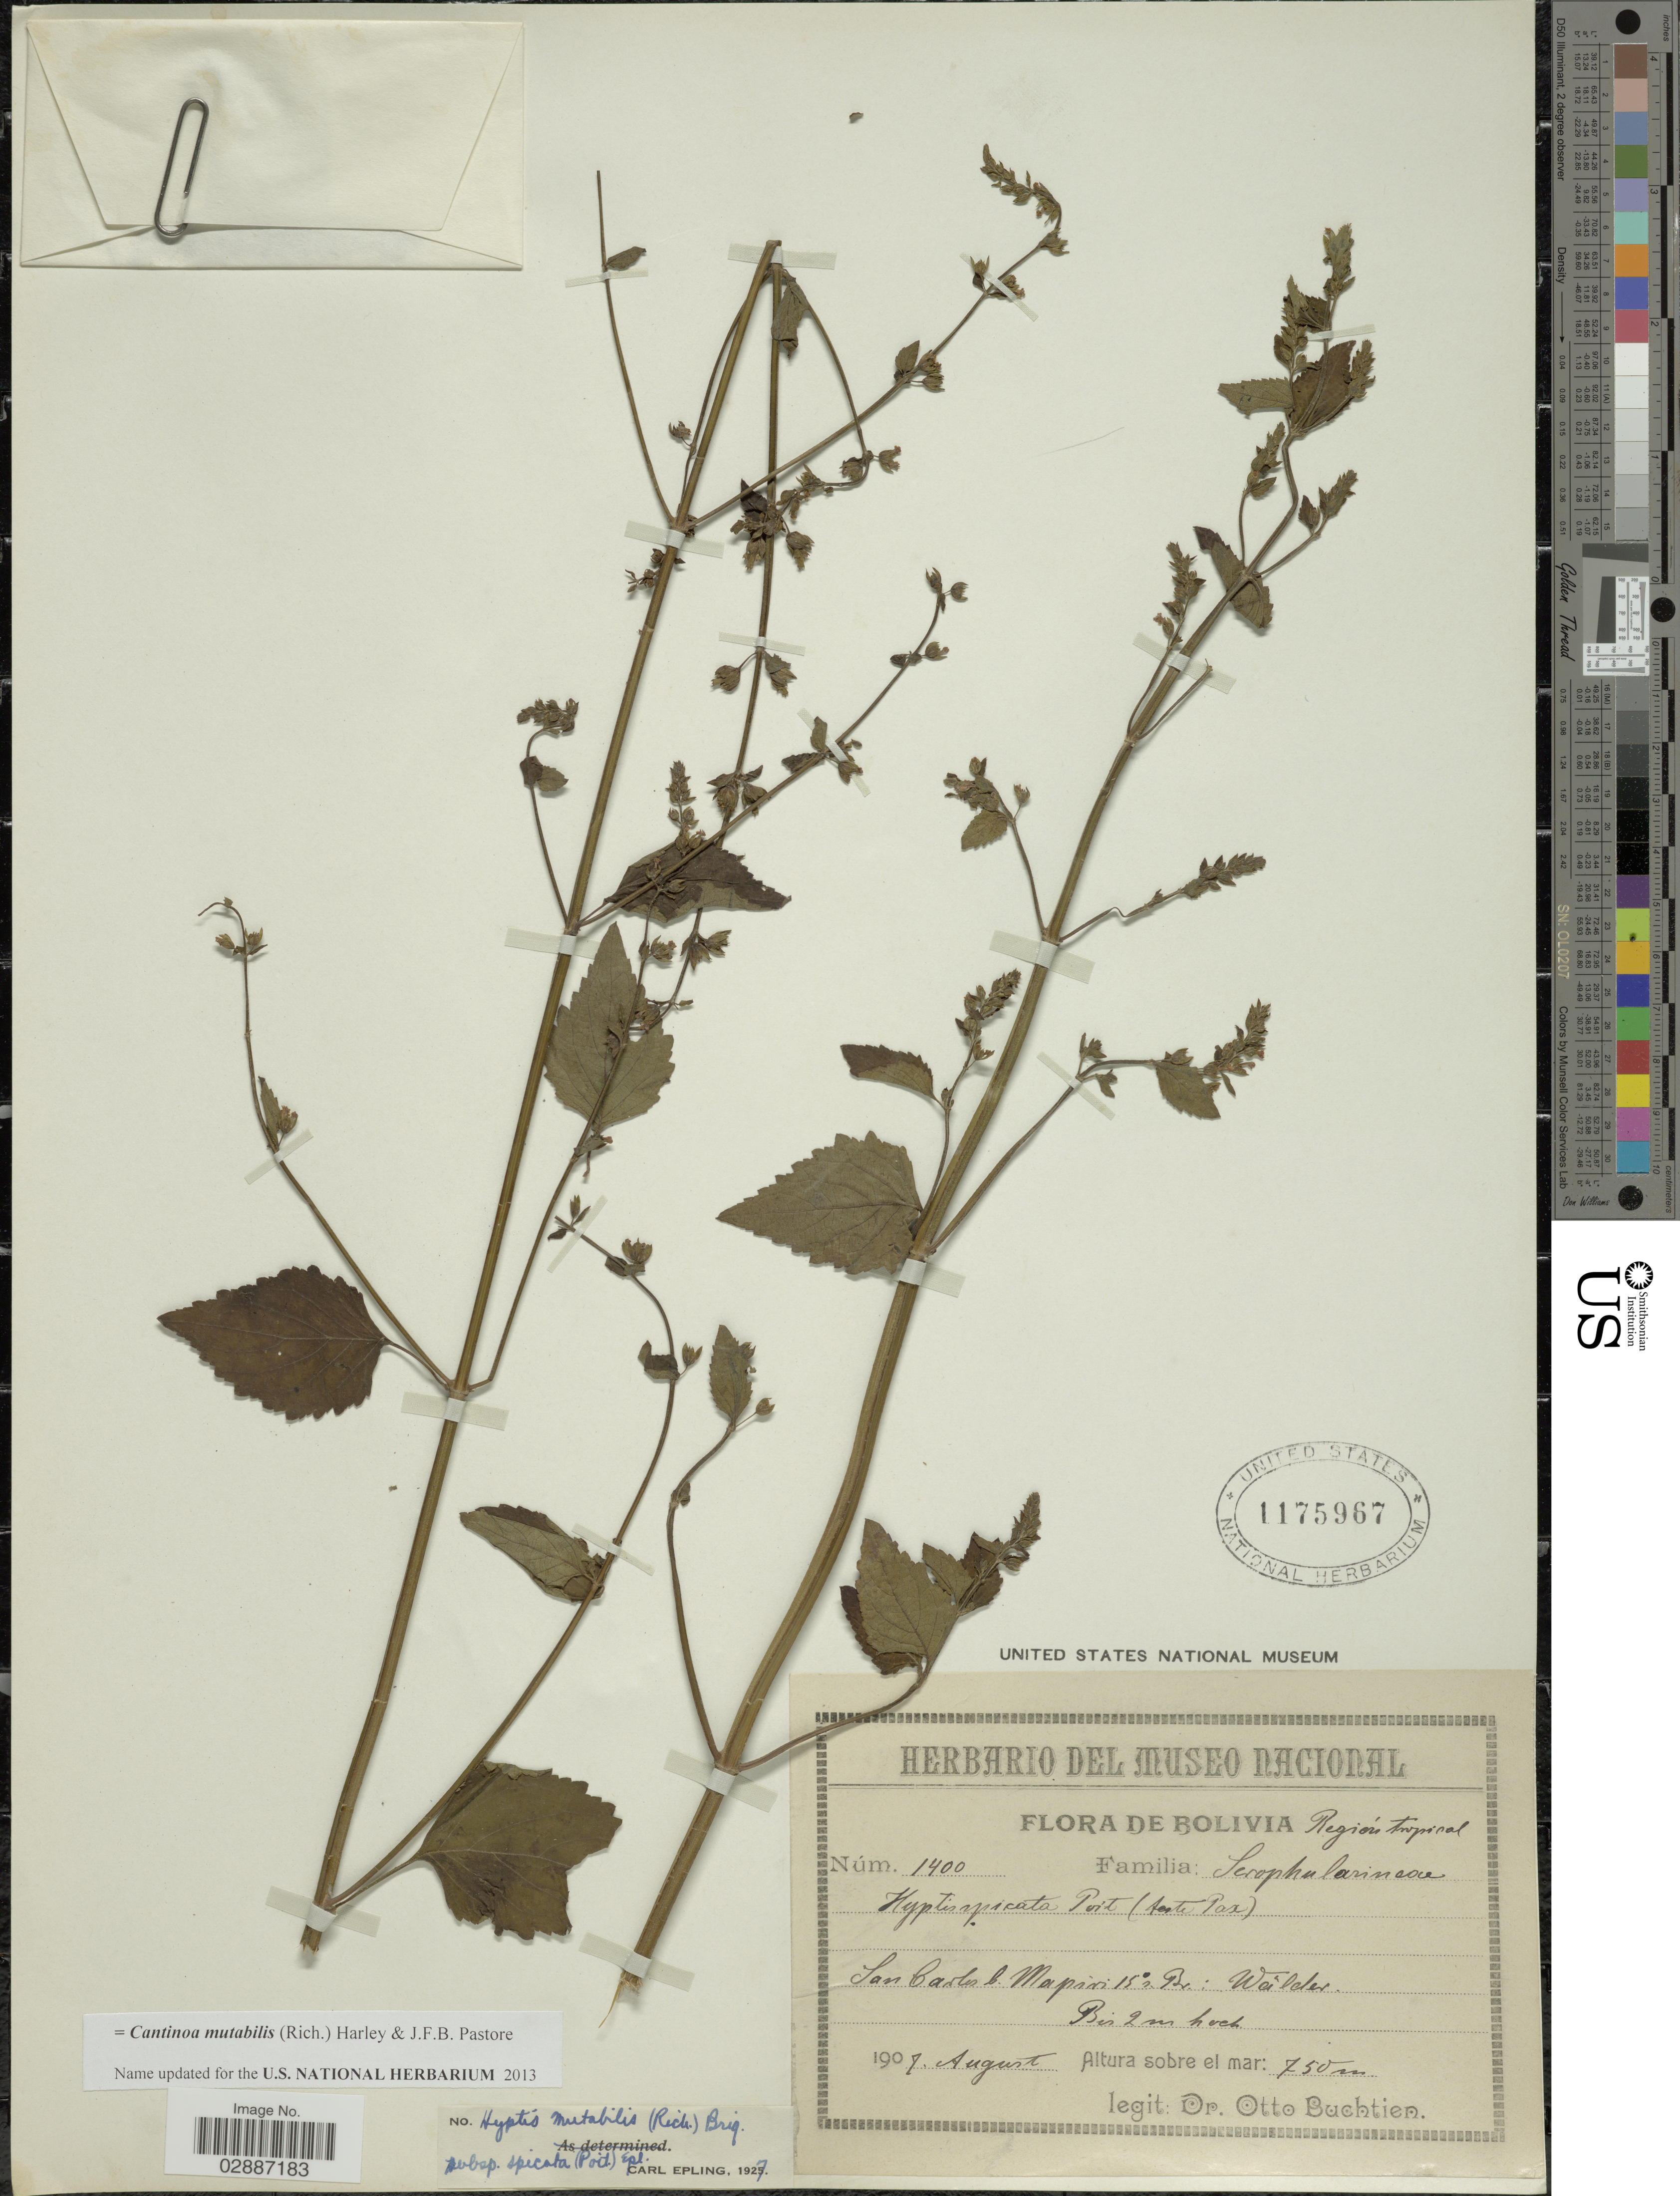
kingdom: Plantae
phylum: Tracheophyta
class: Magnoliopsida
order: Lamiales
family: Lamiaceae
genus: Cantinoa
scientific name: Cantinoa mutabilis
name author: (Epling) Harley & J.F.B. Pastore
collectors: O. Buchtien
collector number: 1400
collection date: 1907-08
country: Bolivia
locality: San Carlos b. Mapiri 15° s. Br.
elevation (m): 750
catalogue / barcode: US 1175967